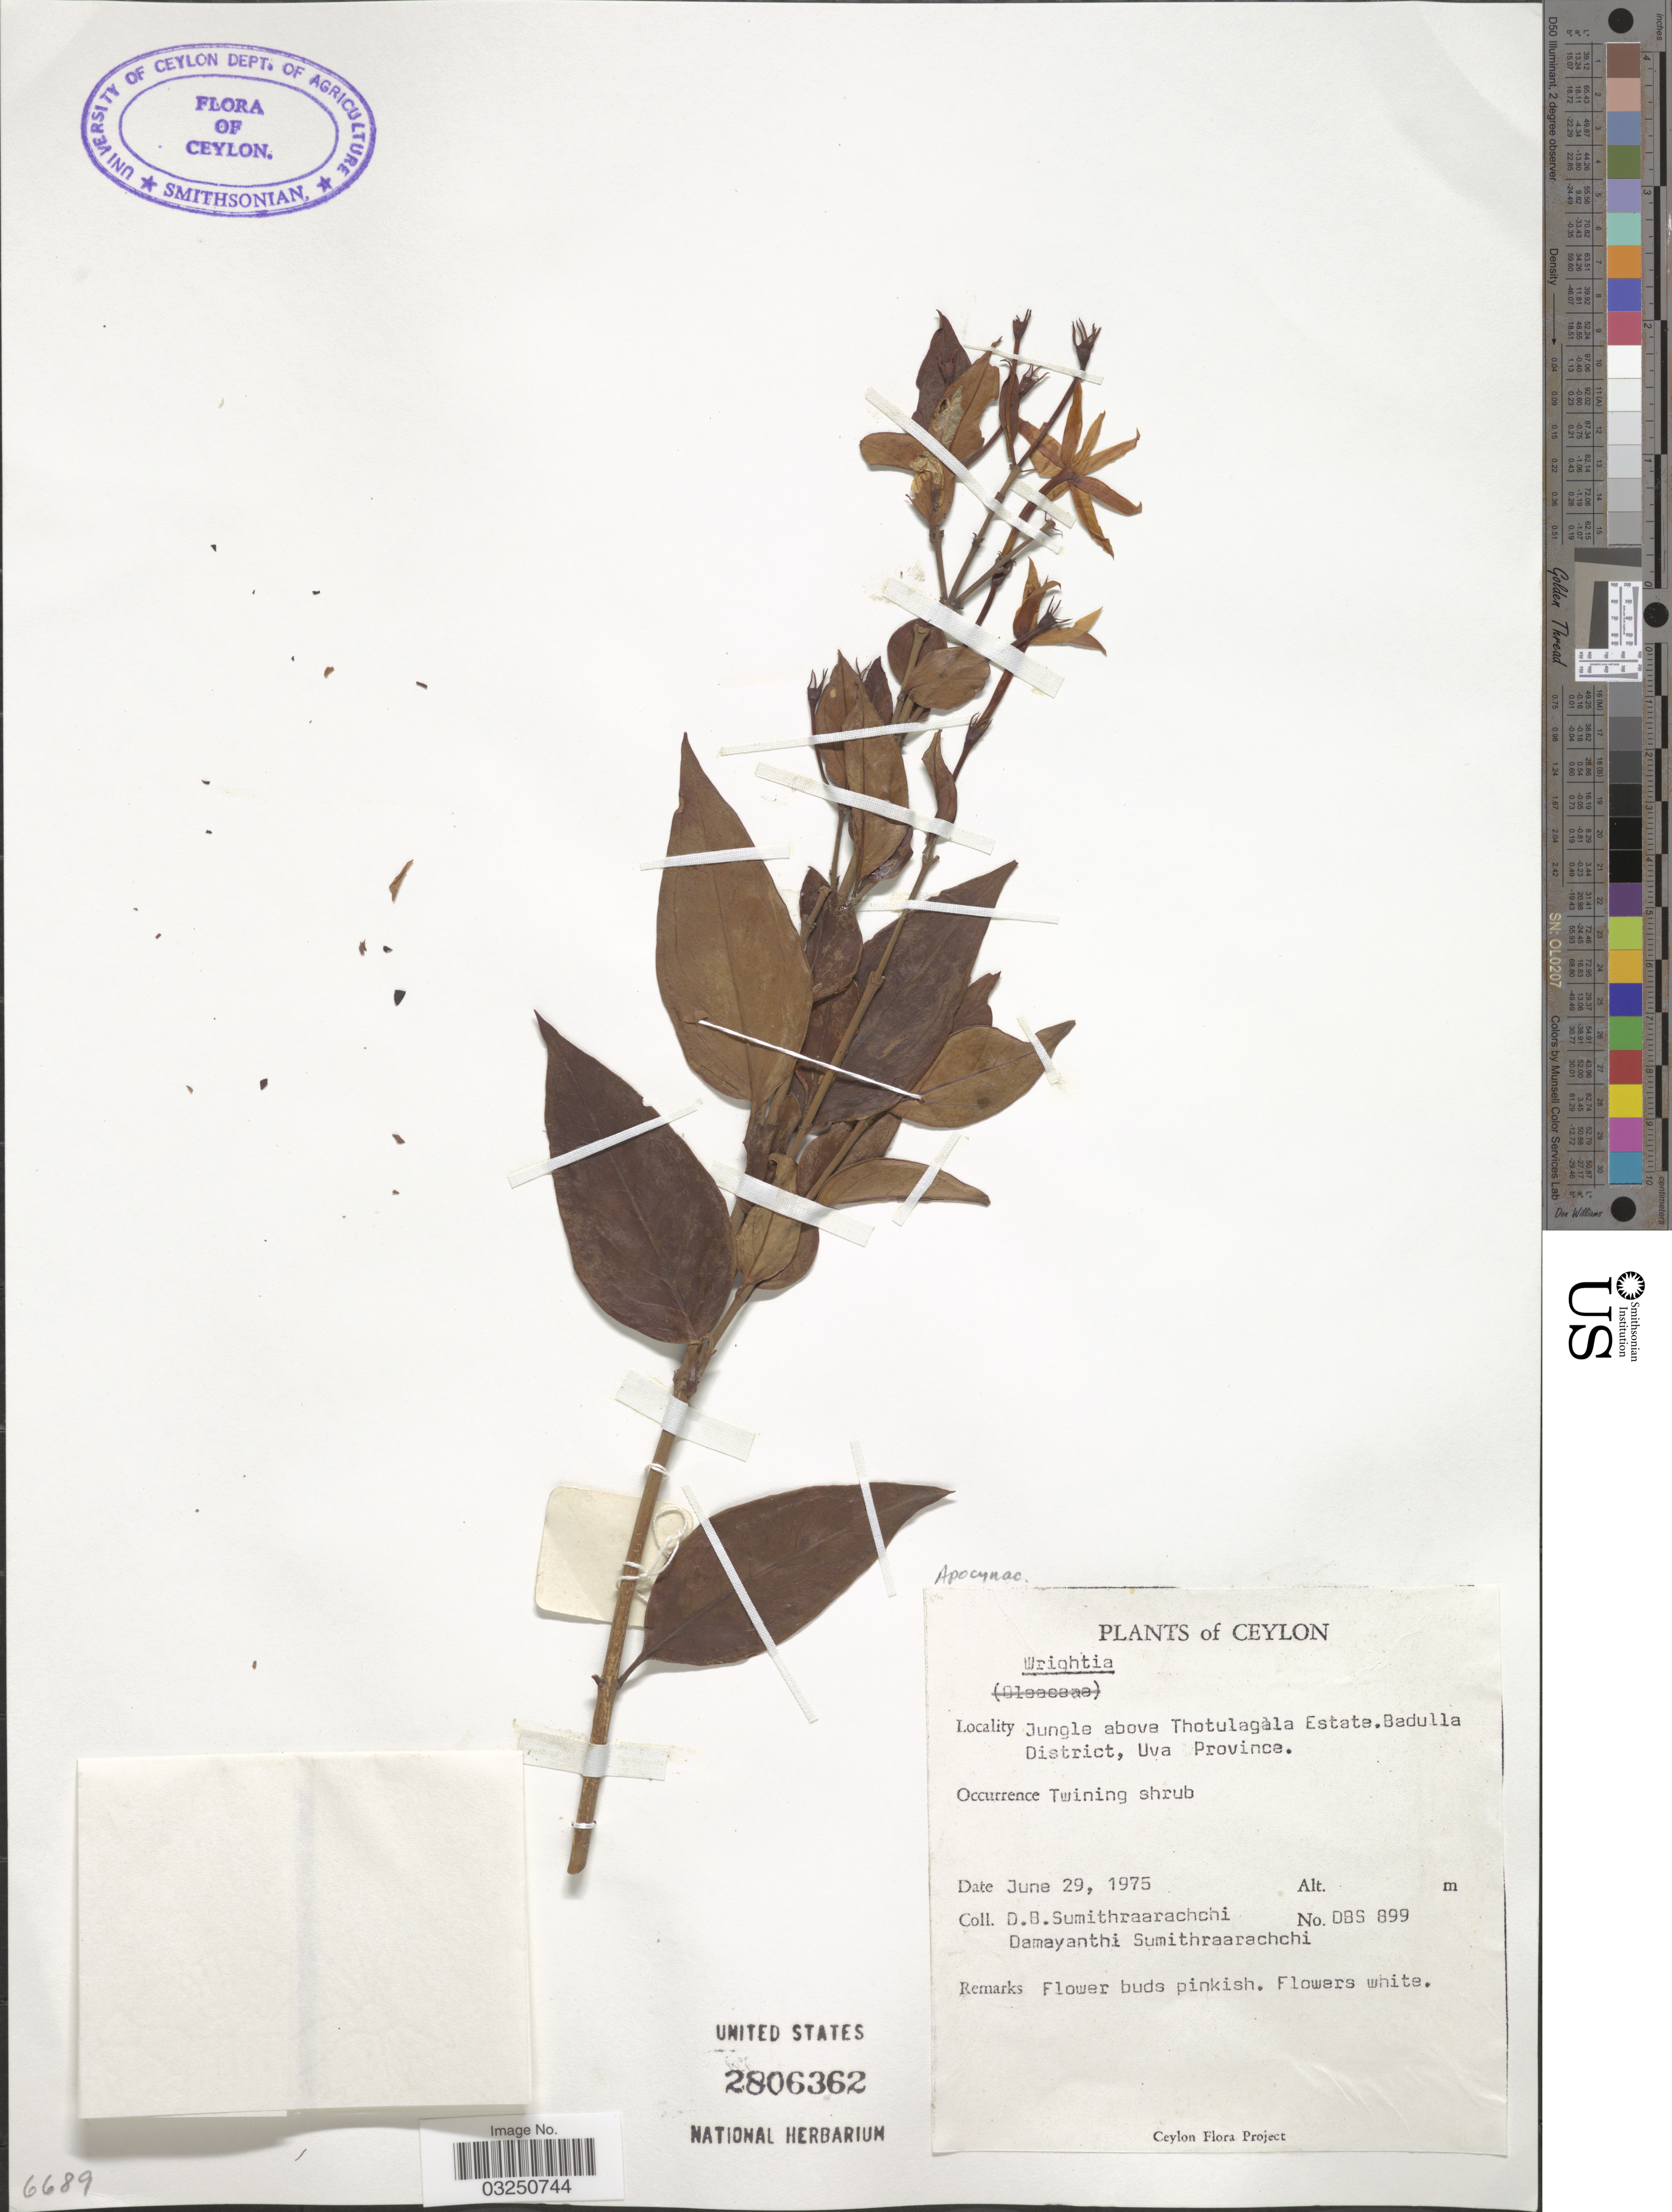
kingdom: Plantae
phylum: Tracheophyta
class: Magnoliopsida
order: Gentianales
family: Apocynaceae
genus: Wrightia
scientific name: Wrightia sp.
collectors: D. B. Sumithraarachchi & D. Sumithraarachchi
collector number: DBS 899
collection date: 1975-06-29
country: Sri Lanka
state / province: Uva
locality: Ceylon. Jungle above Thotulagala Estate. Badulla District.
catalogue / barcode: US 2806362